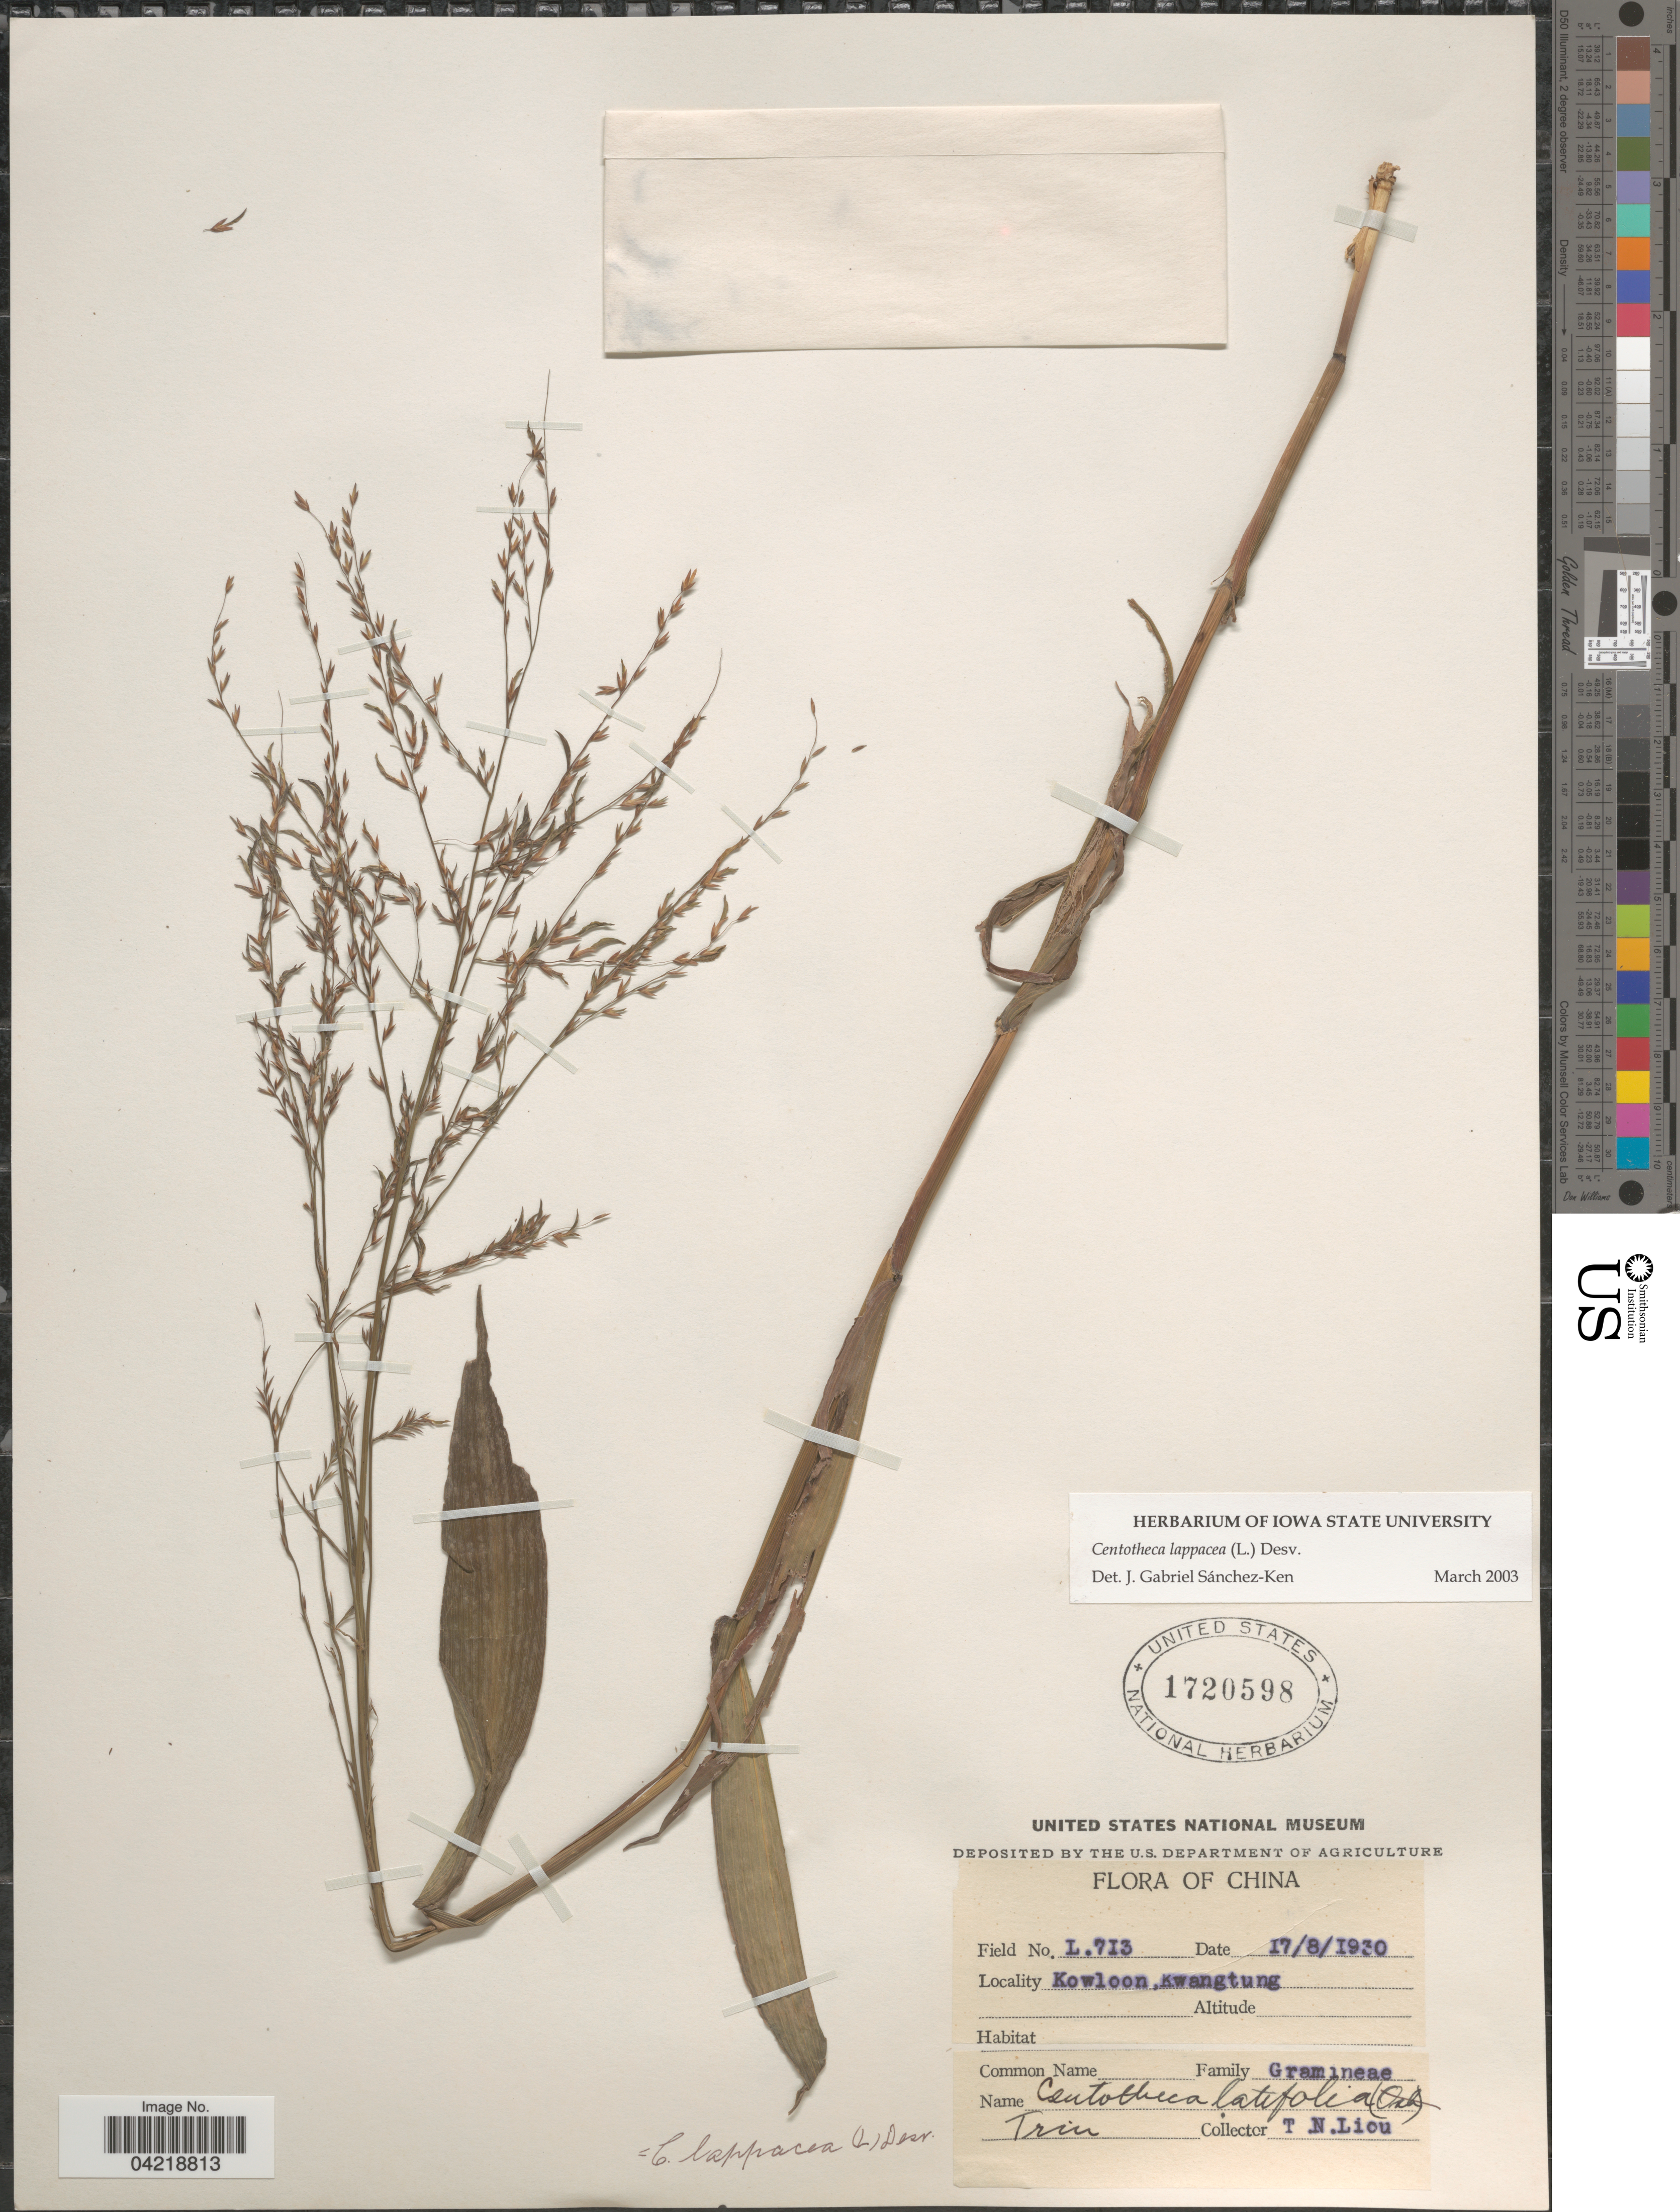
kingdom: Plantae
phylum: Tracheophyta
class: Liliopsida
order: Poales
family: Poaceae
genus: Centotheca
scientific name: Centotheca lappacea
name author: (L.) Desv.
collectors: T. N. Liou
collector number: L.713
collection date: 1930-08-17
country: China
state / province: Guangdong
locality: Kowloon, Kwangtung.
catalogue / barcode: US 1720598